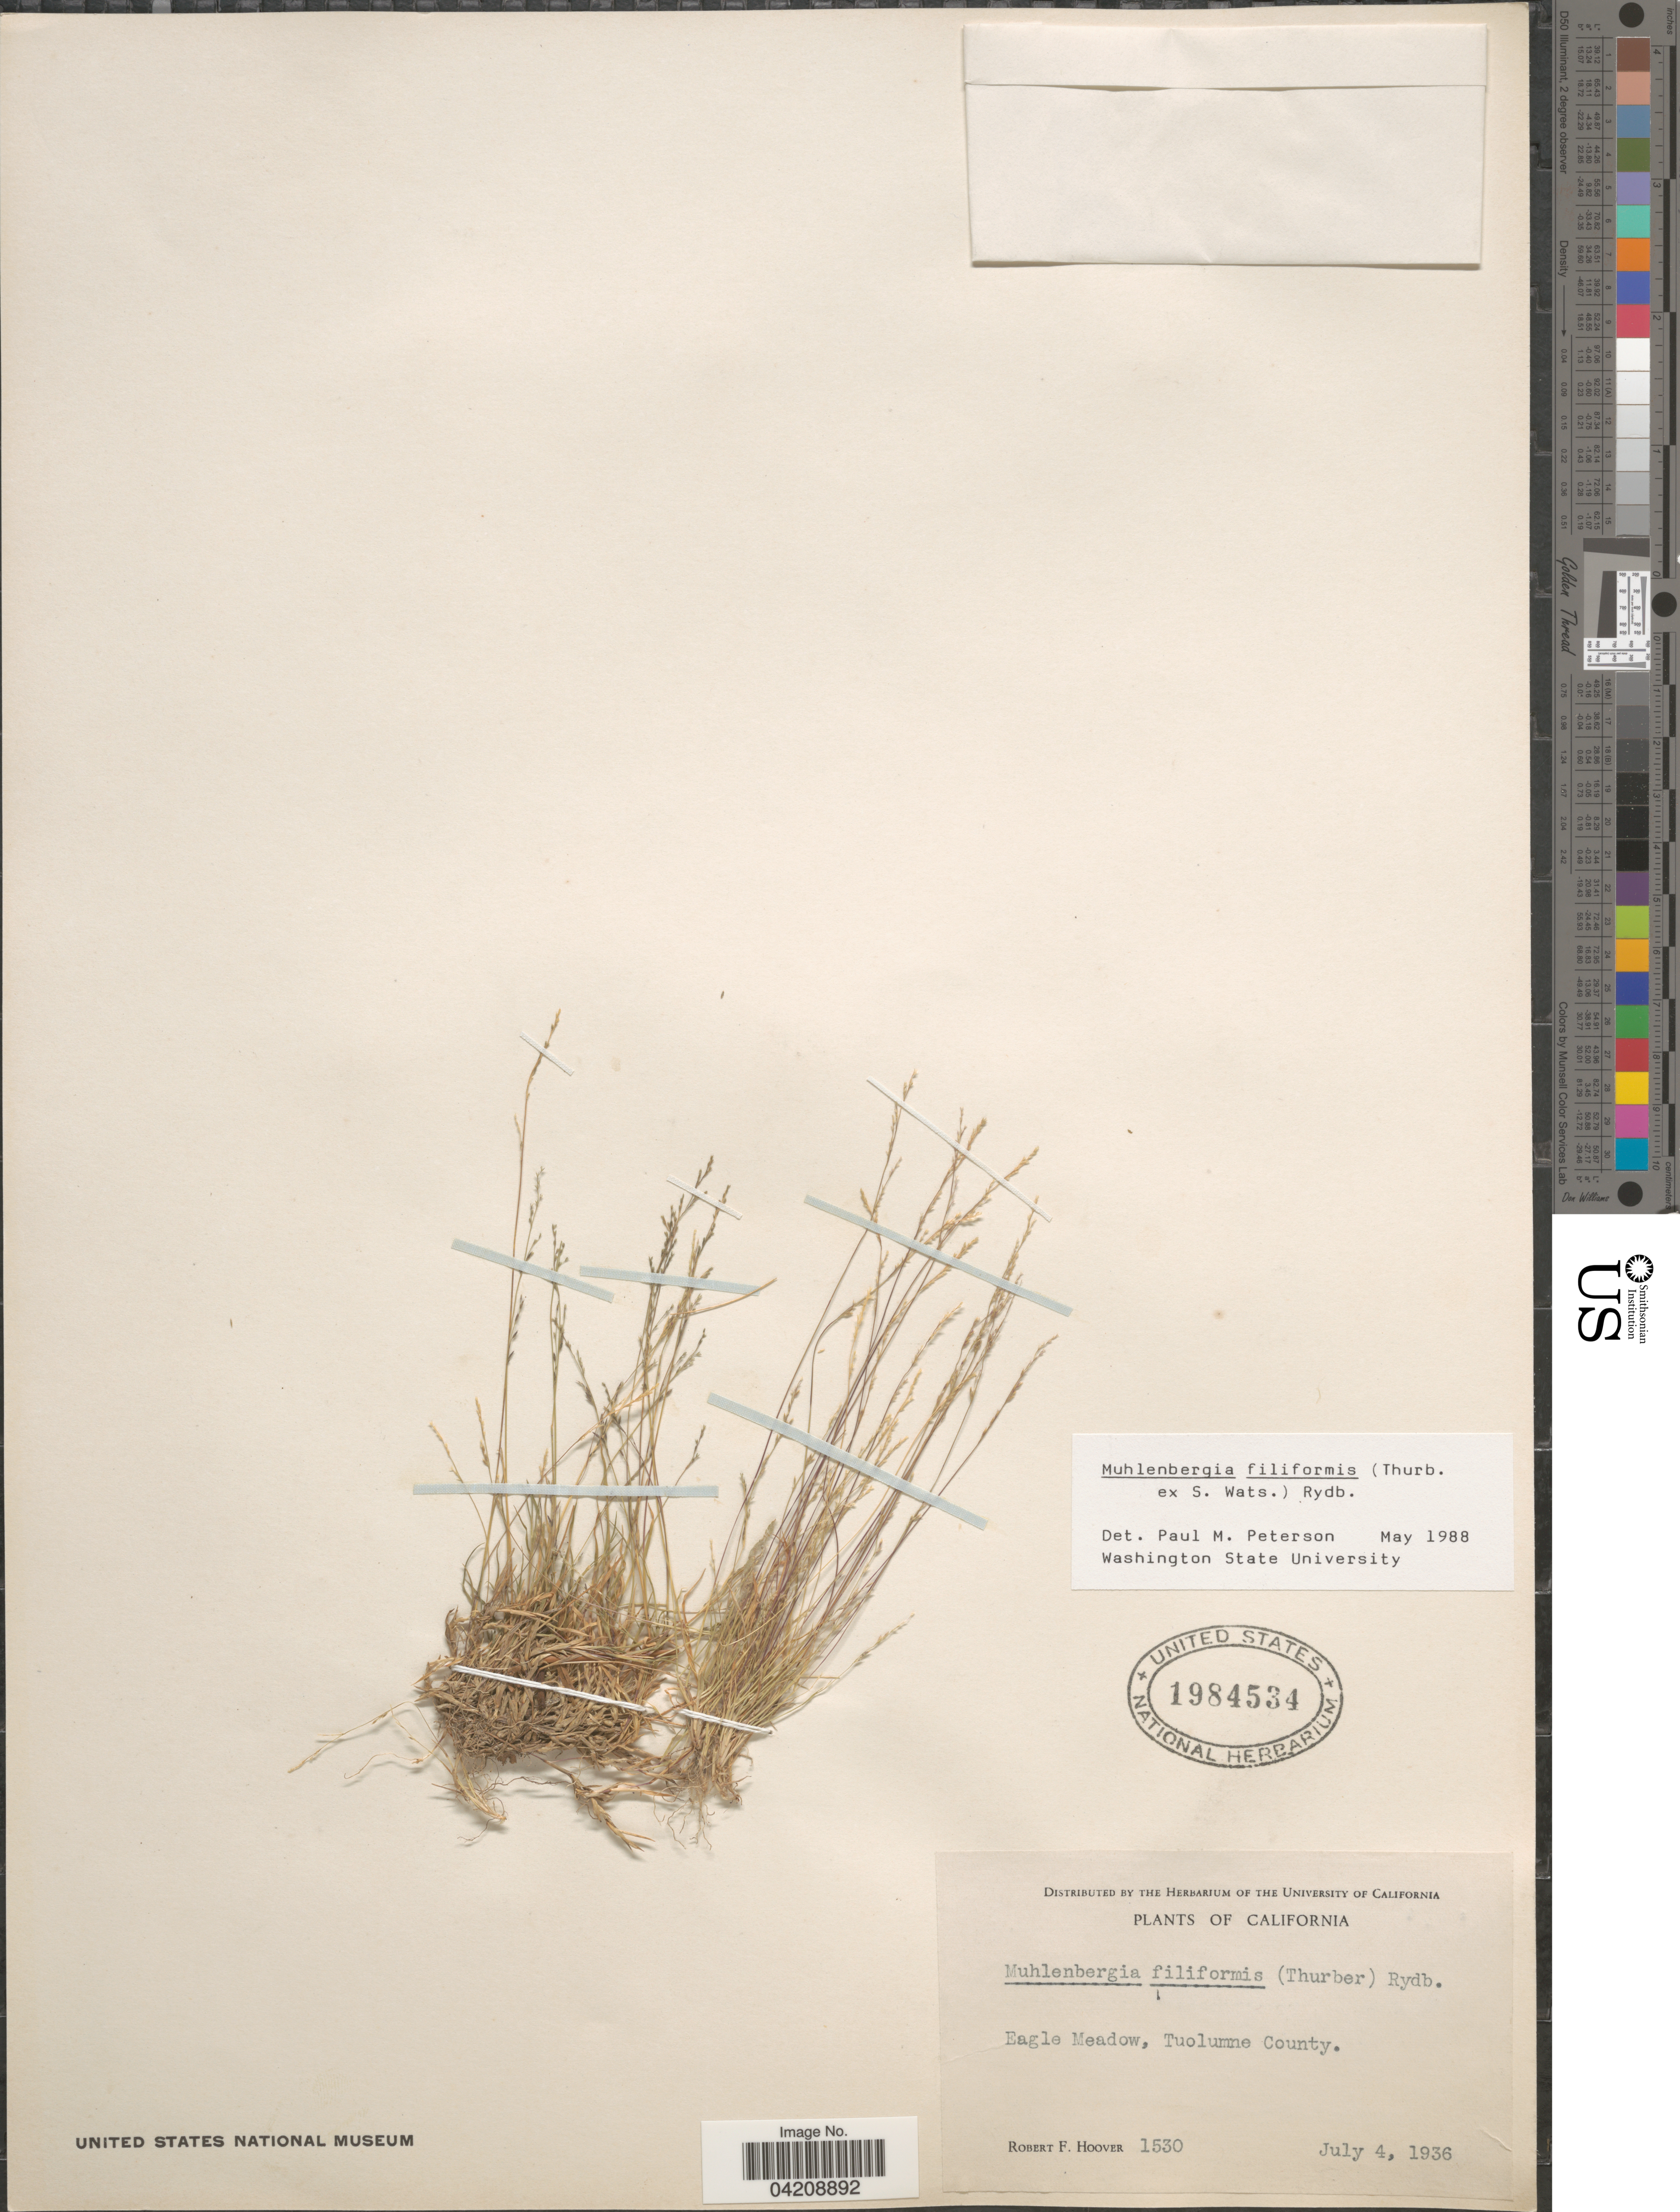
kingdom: Plantae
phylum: Tracheophyta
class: Liliopsida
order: Poales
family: Poaceae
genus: Muhlenbergia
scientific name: Muhlenbergia filiformis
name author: (Thurb. ex S. Watson) Rydb.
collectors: R. F. Hoover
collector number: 1530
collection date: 1936-07-04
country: United States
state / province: California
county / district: Tuolumne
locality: Eagle Meadow, Tuolumne County.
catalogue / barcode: US 1984534